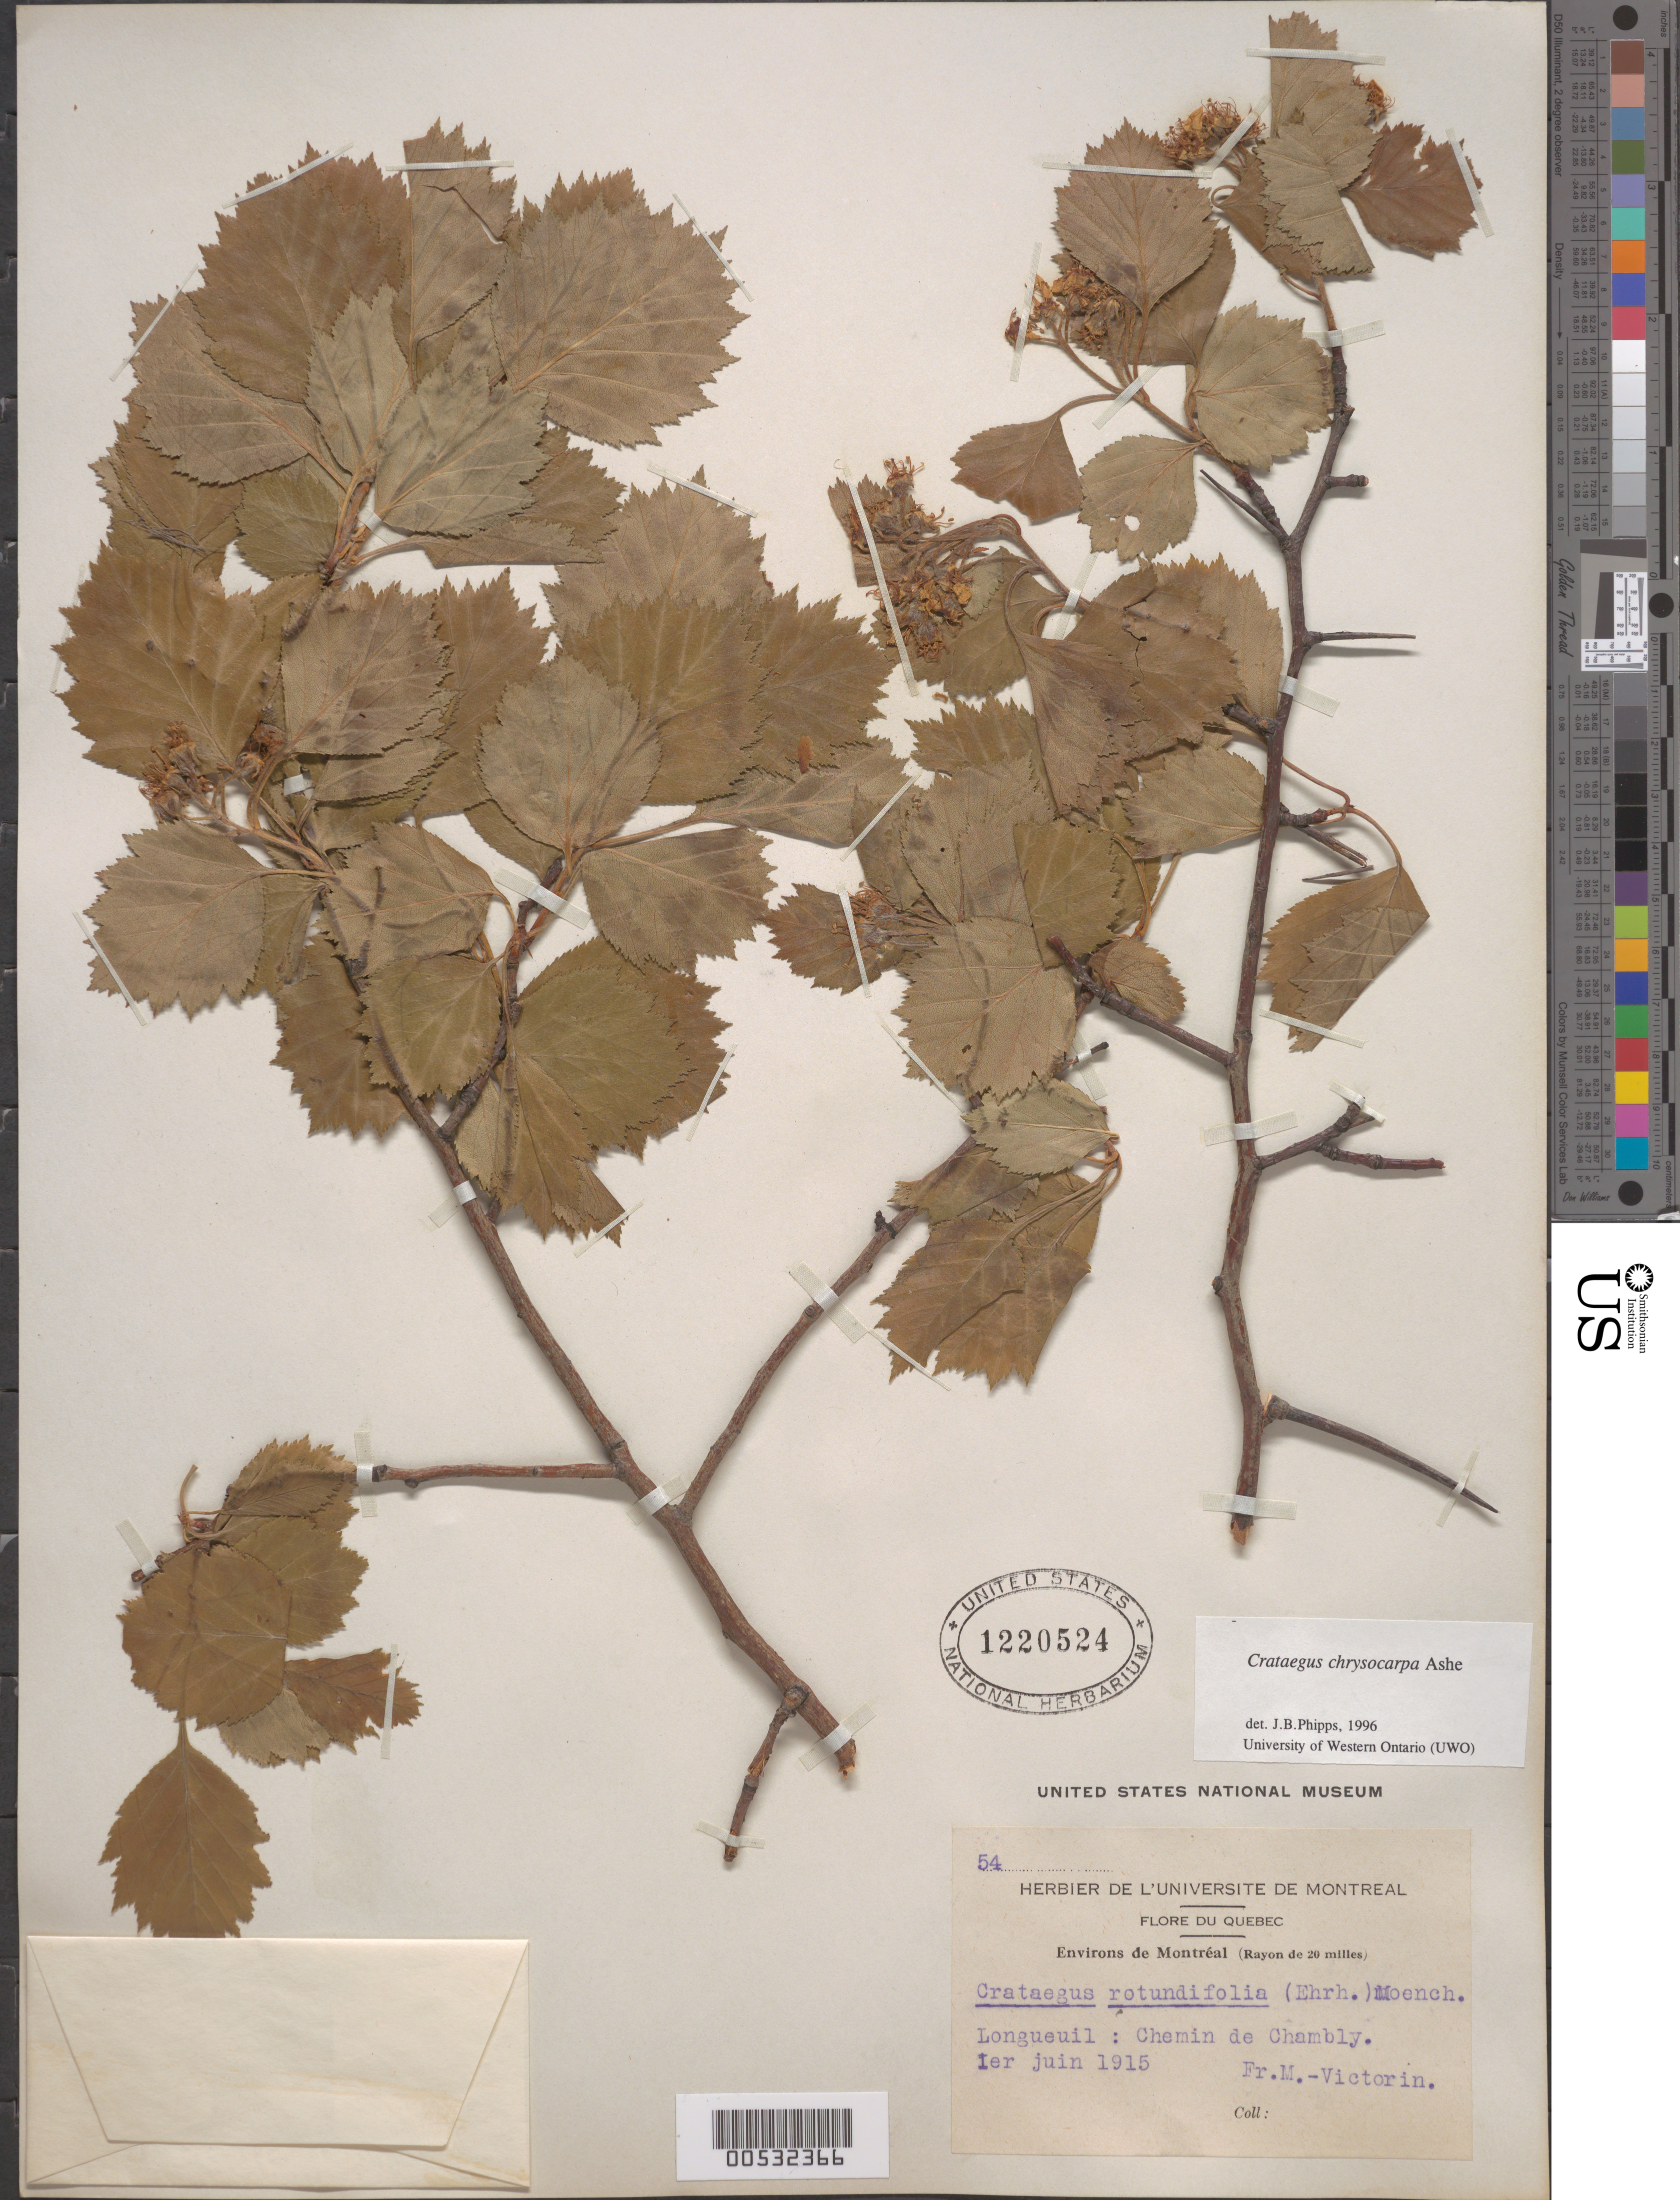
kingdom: Plantae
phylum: Tracheophyta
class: Magnoliopsida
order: Rosales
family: Rosaceae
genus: Crataegus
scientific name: Crataegus chrysocarpa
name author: Ashe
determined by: Phipps, James B., (UWO), University of Western Ontario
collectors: Fr. Marie-Victorin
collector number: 54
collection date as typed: Jun 1915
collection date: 1915-06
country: Canada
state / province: Quebec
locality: Longueuil: Chemin de Chambly. Environs de Montréal (Rayon de 20 milles)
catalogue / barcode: US 1220524